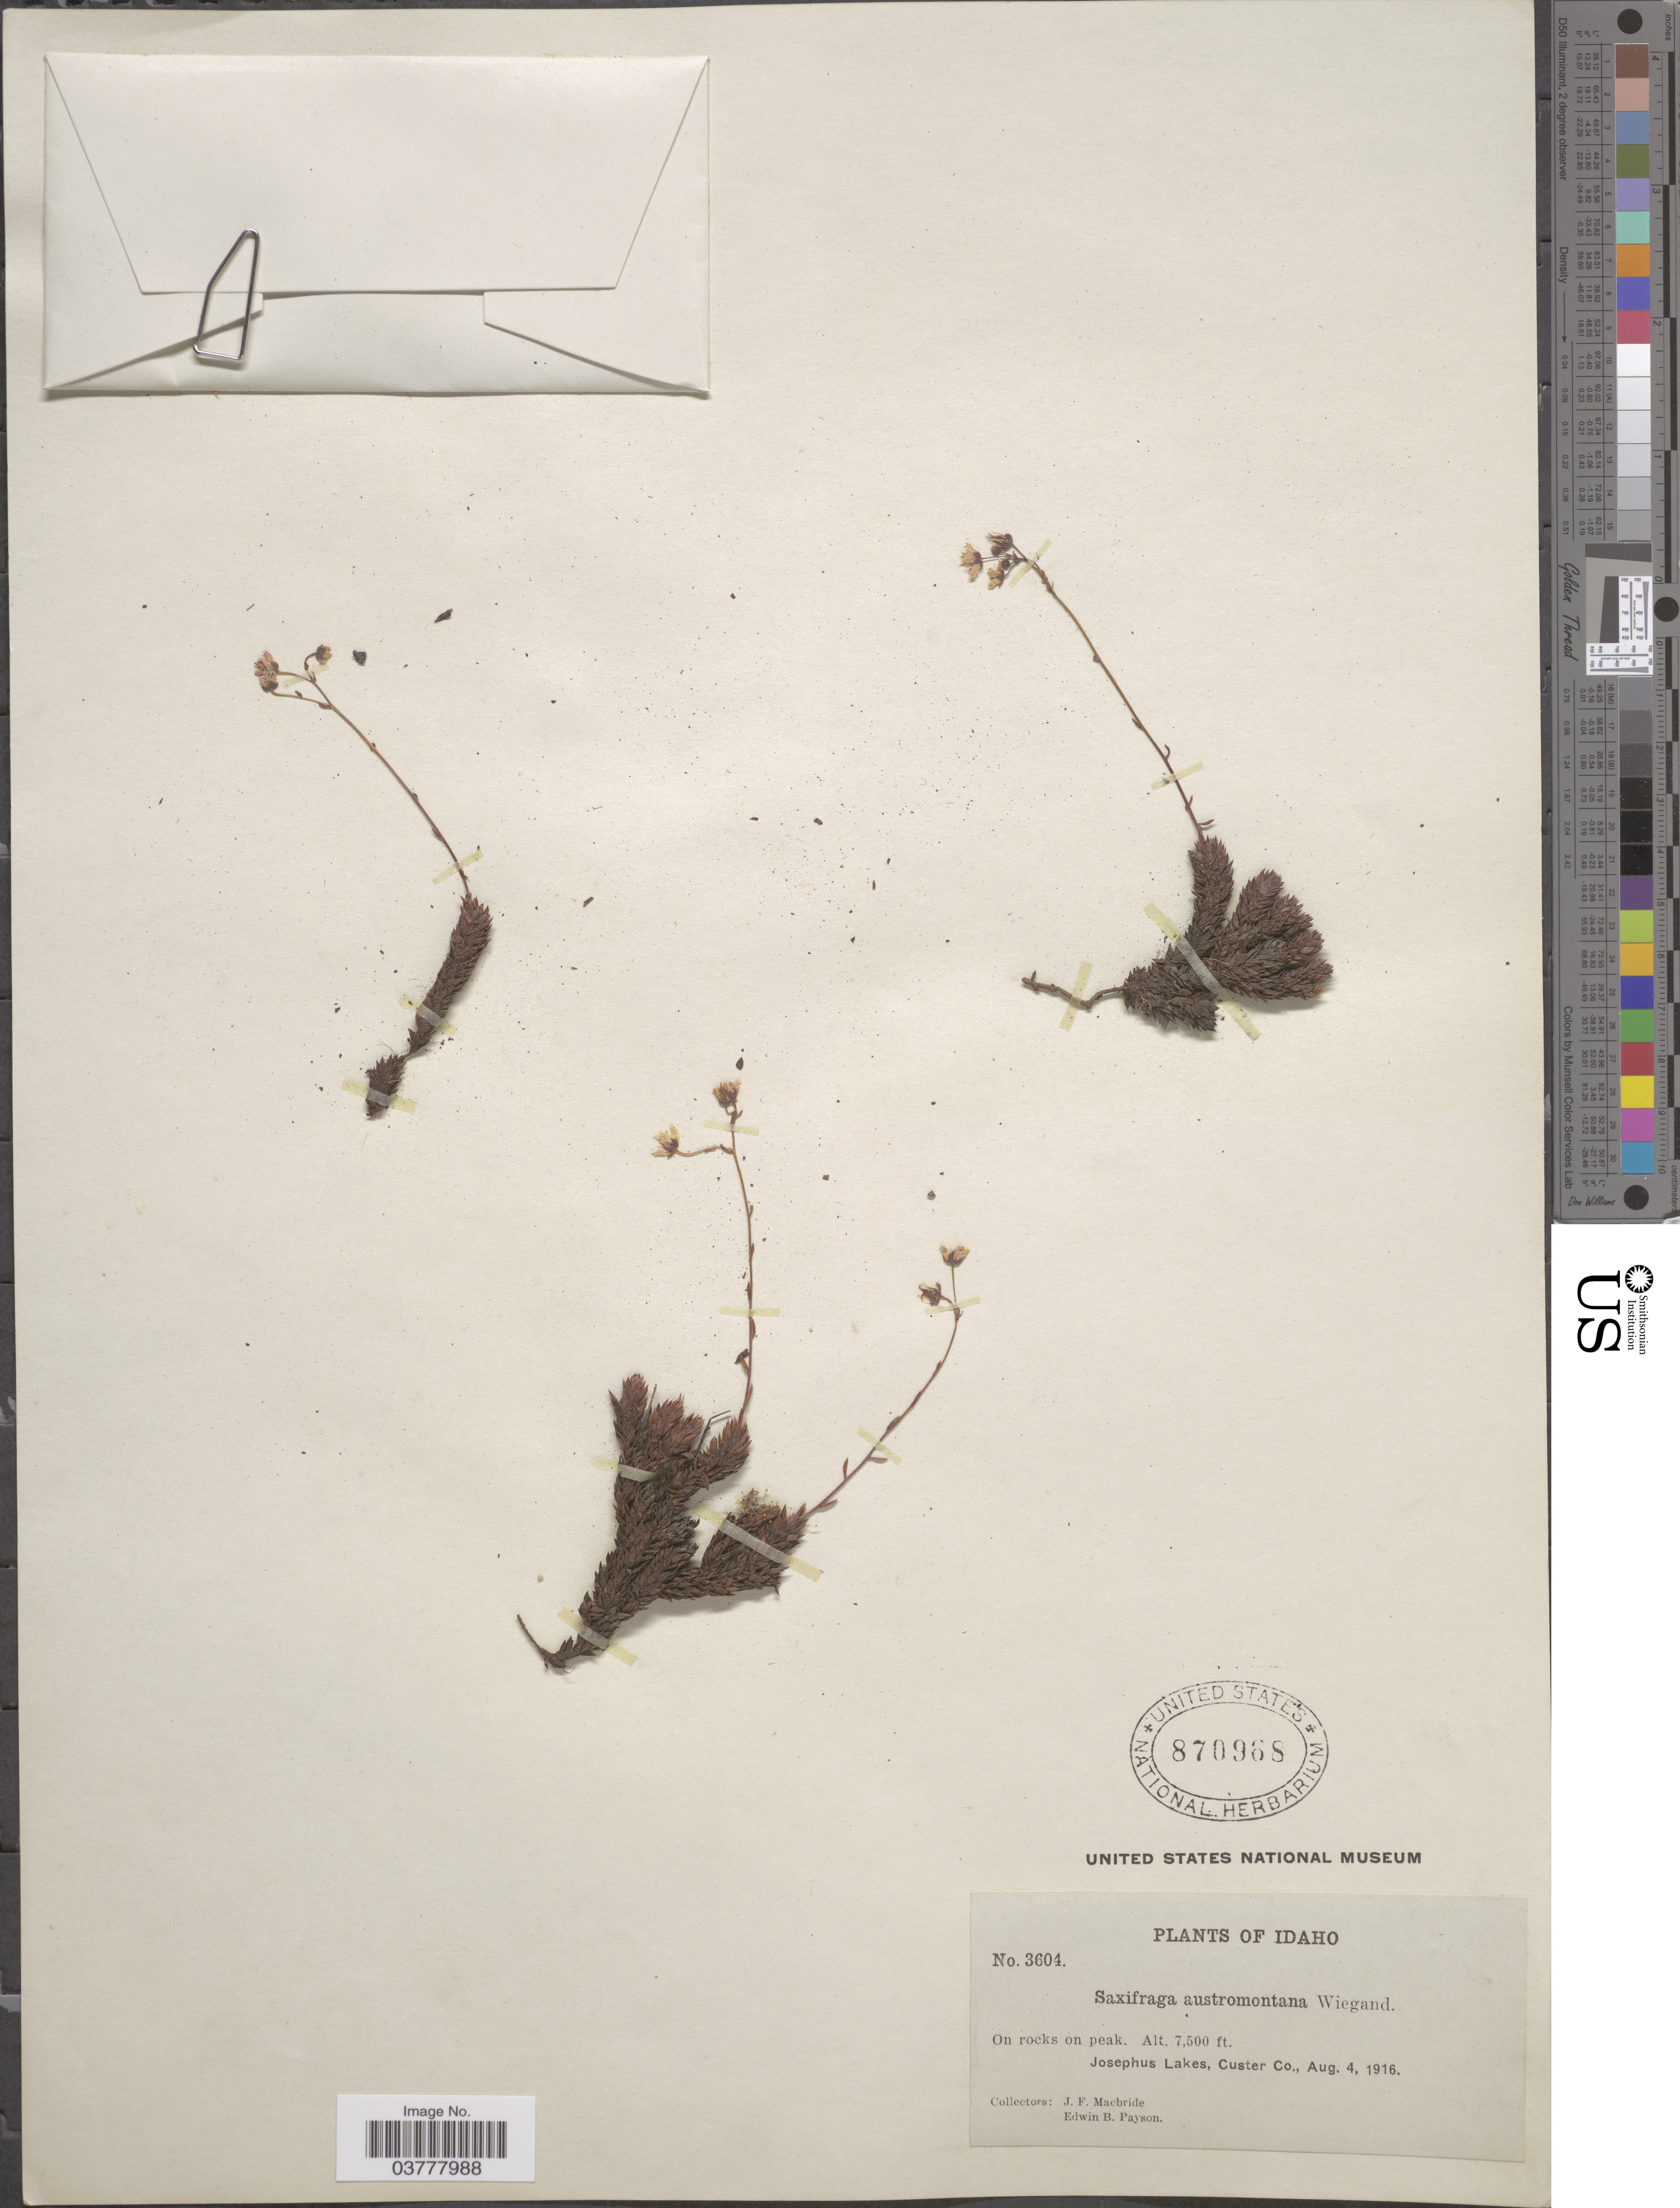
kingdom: Plantae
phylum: Tracheophyta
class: Magnoliopsida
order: Saxifragales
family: Saxifragaceae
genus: Saxifraga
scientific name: Saxifraga bronchialis subsp. austromontana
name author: (Wiegand) Piper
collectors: J. F. Macbride & E. B. Payson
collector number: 3604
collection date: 1916-08-04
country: United States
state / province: Idaho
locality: Josephus Lakes, Custer Co.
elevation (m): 2286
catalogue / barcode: US 870968